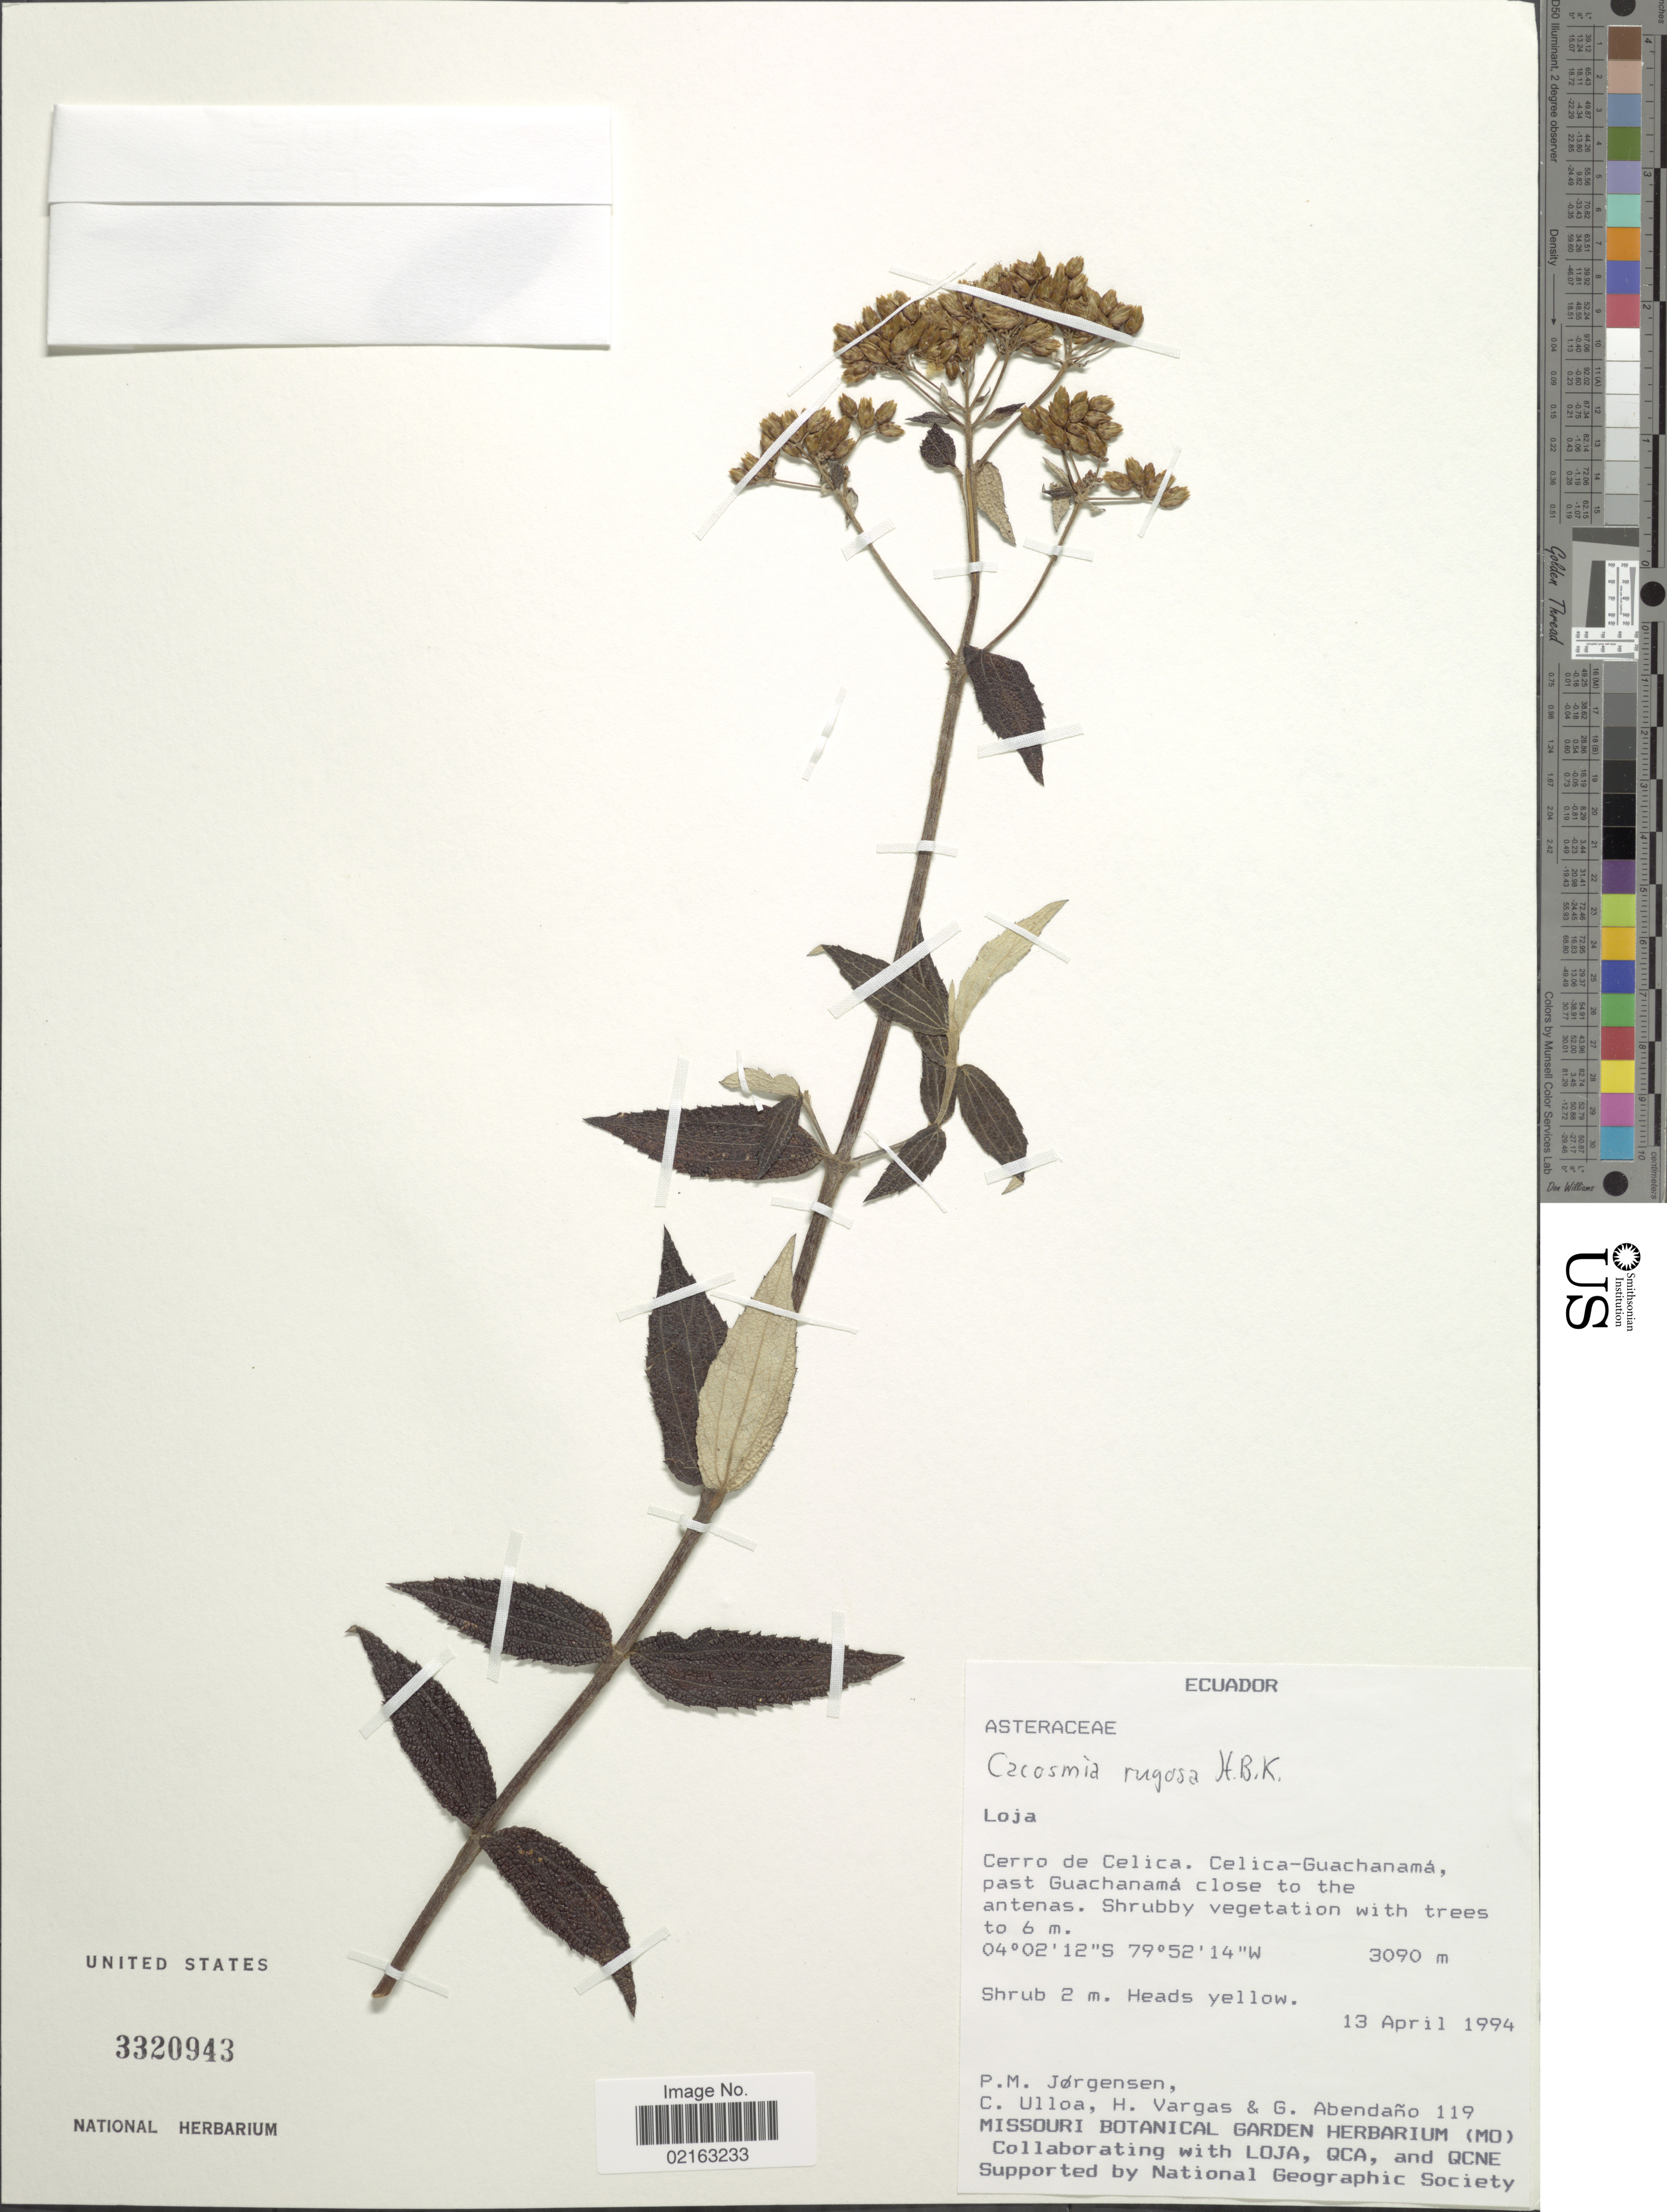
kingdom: Plantae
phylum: Tracheophyta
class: Magnoliopsida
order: Asterales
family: Asteraceae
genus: Cacosmia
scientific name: Cacosmia rugosa var. rugosa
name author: Kunth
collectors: P. Jørgensen, C. Ulloa, H. Vargas & G. Abendaño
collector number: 119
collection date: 1994-04-13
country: Ecuador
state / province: Loja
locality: Loja. Cerro de Celica. Celica-Guachanamá, past Guachanamá close to the antenas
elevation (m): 3090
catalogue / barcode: US 3320943